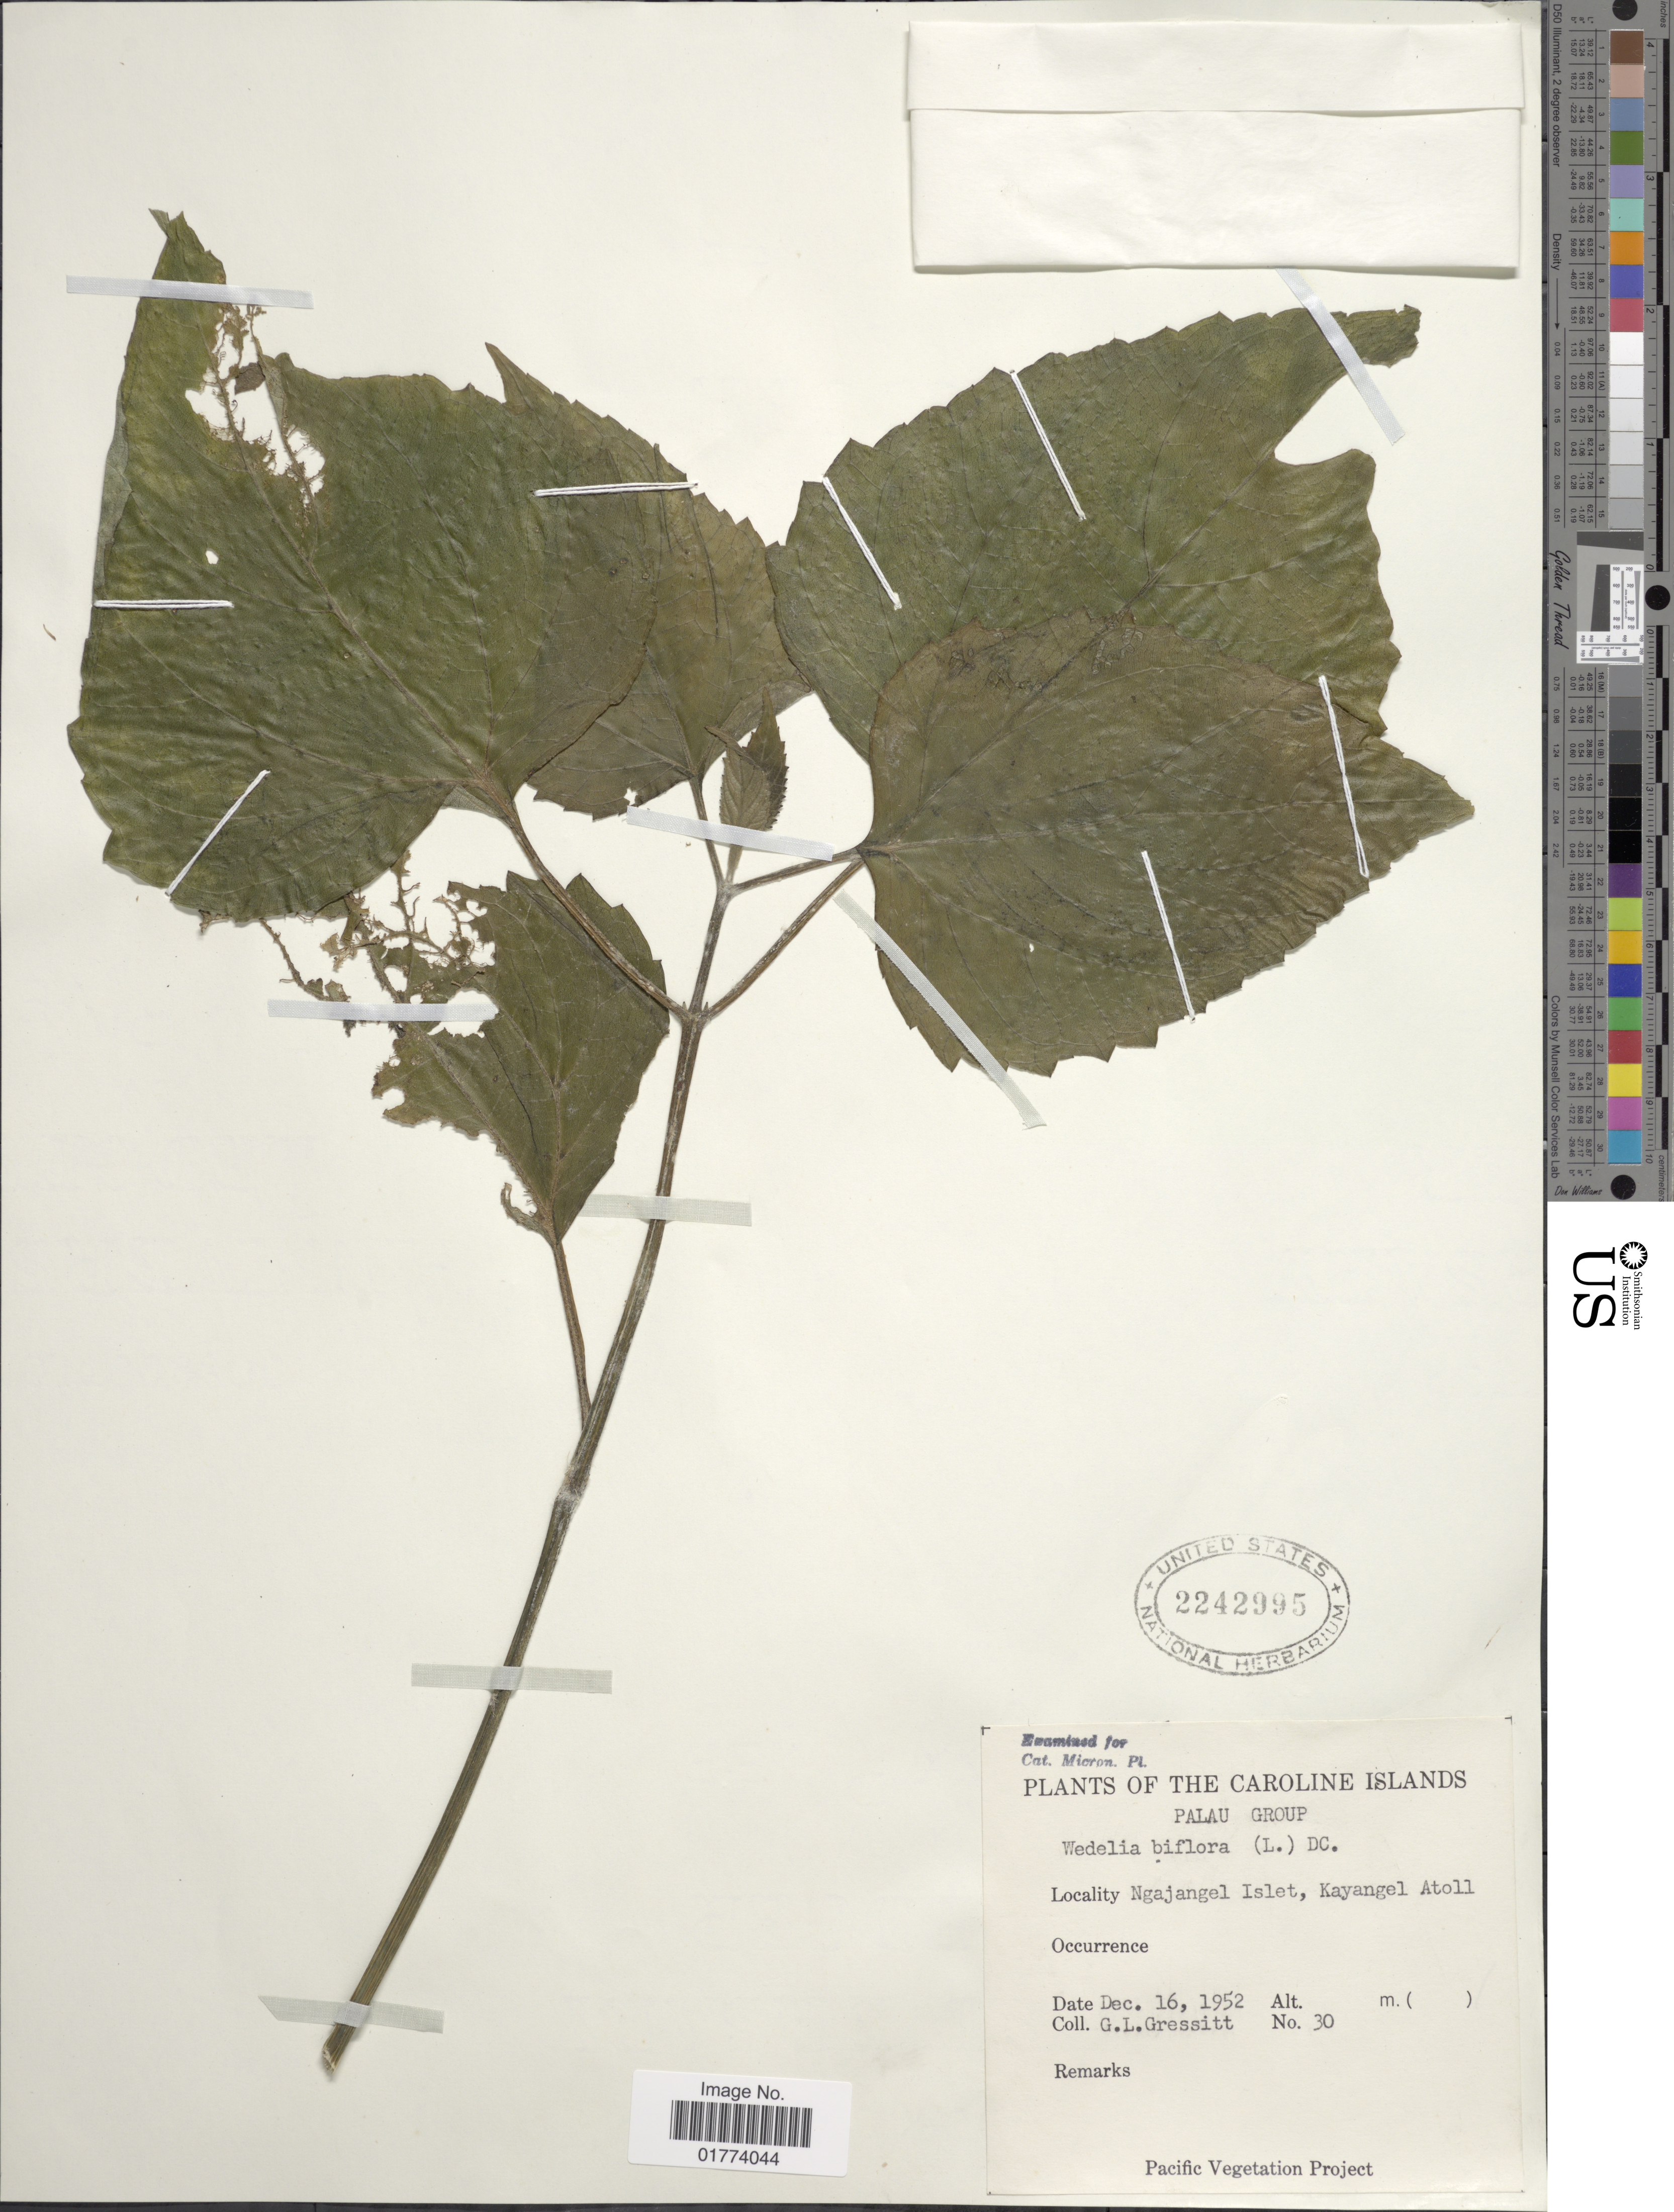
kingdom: Plantae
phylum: Tracheophyta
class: Magnoliopsida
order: Asterales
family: Asteraceae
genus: Wollastonia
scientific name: Wollastonia biflora var. biflora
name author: (L.) DC.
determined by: Wagner, W. L., (BOT), Smithsonian Institution - National Museum of Natural History (UNITED STATES)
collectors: G. Gressitt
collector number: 30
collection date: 1952-12-16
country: Palau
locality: Caroline Islands, Palau group, Ngajangel Islet, Kayangel Atoll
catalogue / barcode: US 2242995